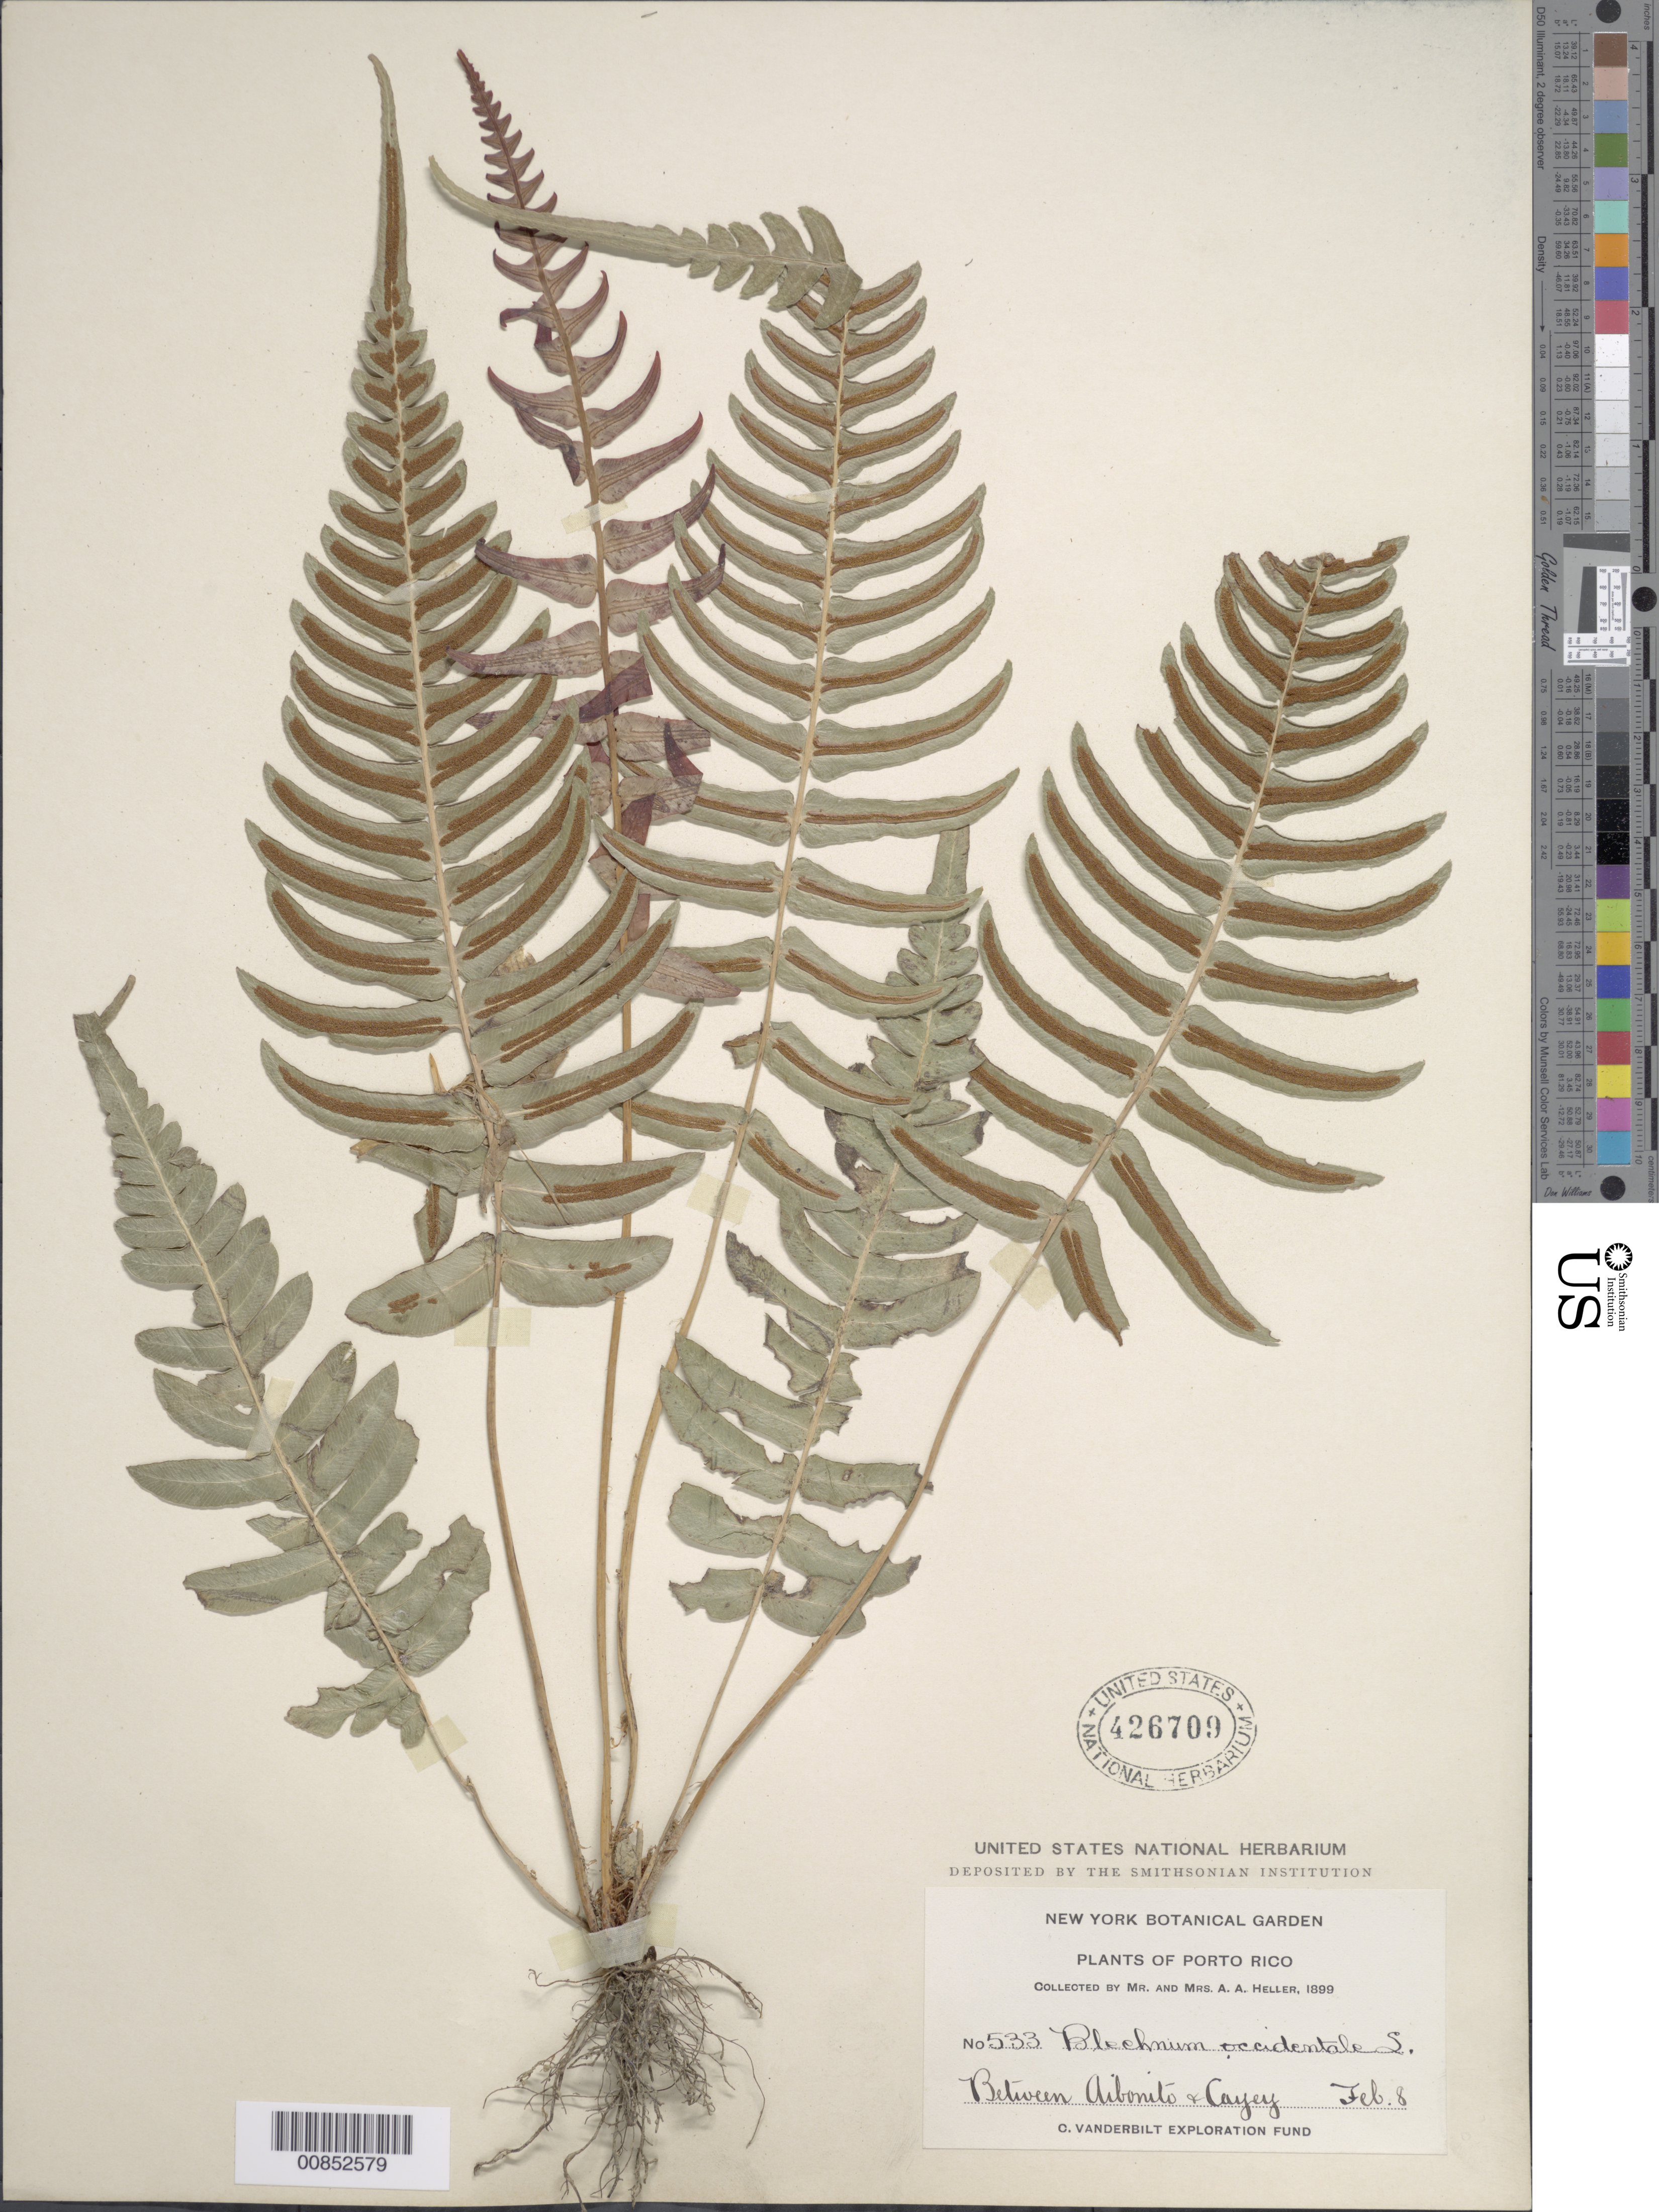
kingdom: Plantae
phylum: Tracheophyta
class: Polypodiopsida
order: Polypodiales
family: Blechnaceae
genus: Blechnum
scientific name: Blechnum occidentale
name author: L.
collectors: A. A. Heller & E. G. Heller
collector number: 533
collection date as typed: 08 Feb 1899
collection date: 1899-02-08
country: Puerto Rico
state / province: Abonito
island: Puerto Rico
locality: Aibonito to Cayey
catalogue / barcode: US 426709